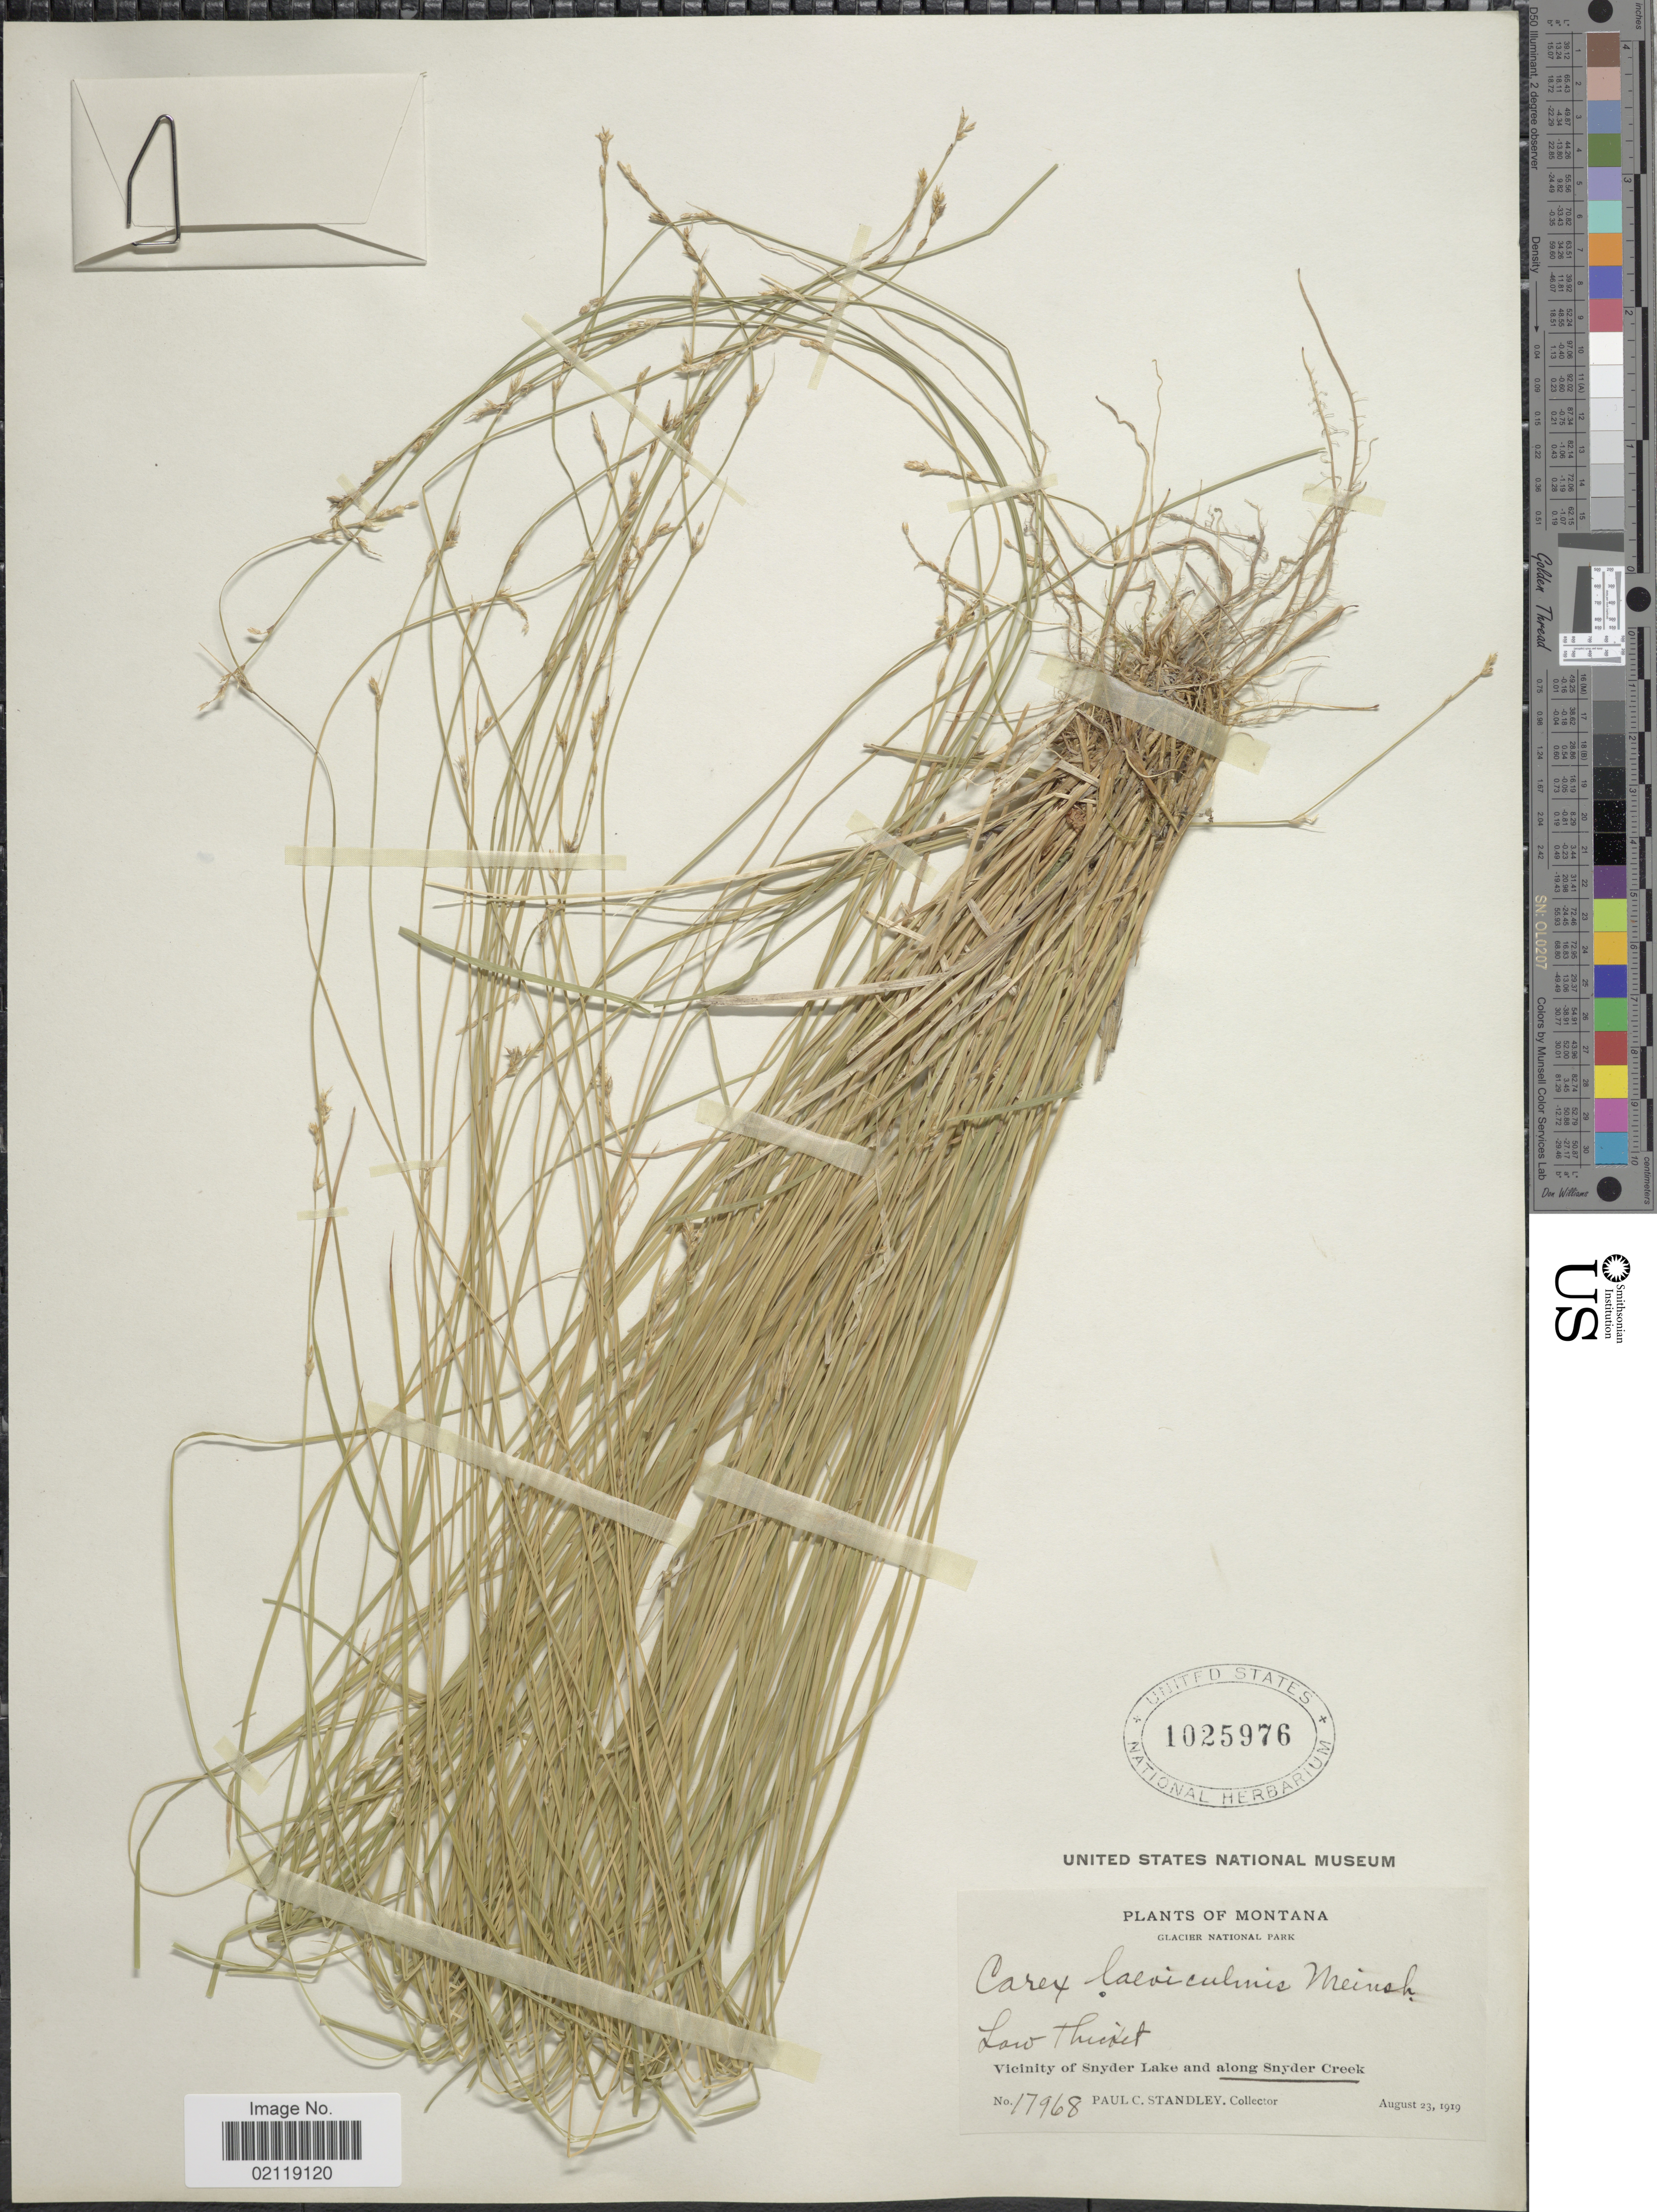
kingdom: Plantae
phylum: Tracheophyta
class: Liliopsida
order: Poales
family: Cyperaceae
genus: Carex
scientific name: Carex laeviculmis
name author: Meinsh.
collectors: P. C. Standley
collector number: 17968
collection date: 1919-08-23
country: United States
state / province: Montana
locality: Glacier National Park. Vicinity of Snyder Lake and along Snyder Creek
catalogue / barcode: US 1025976